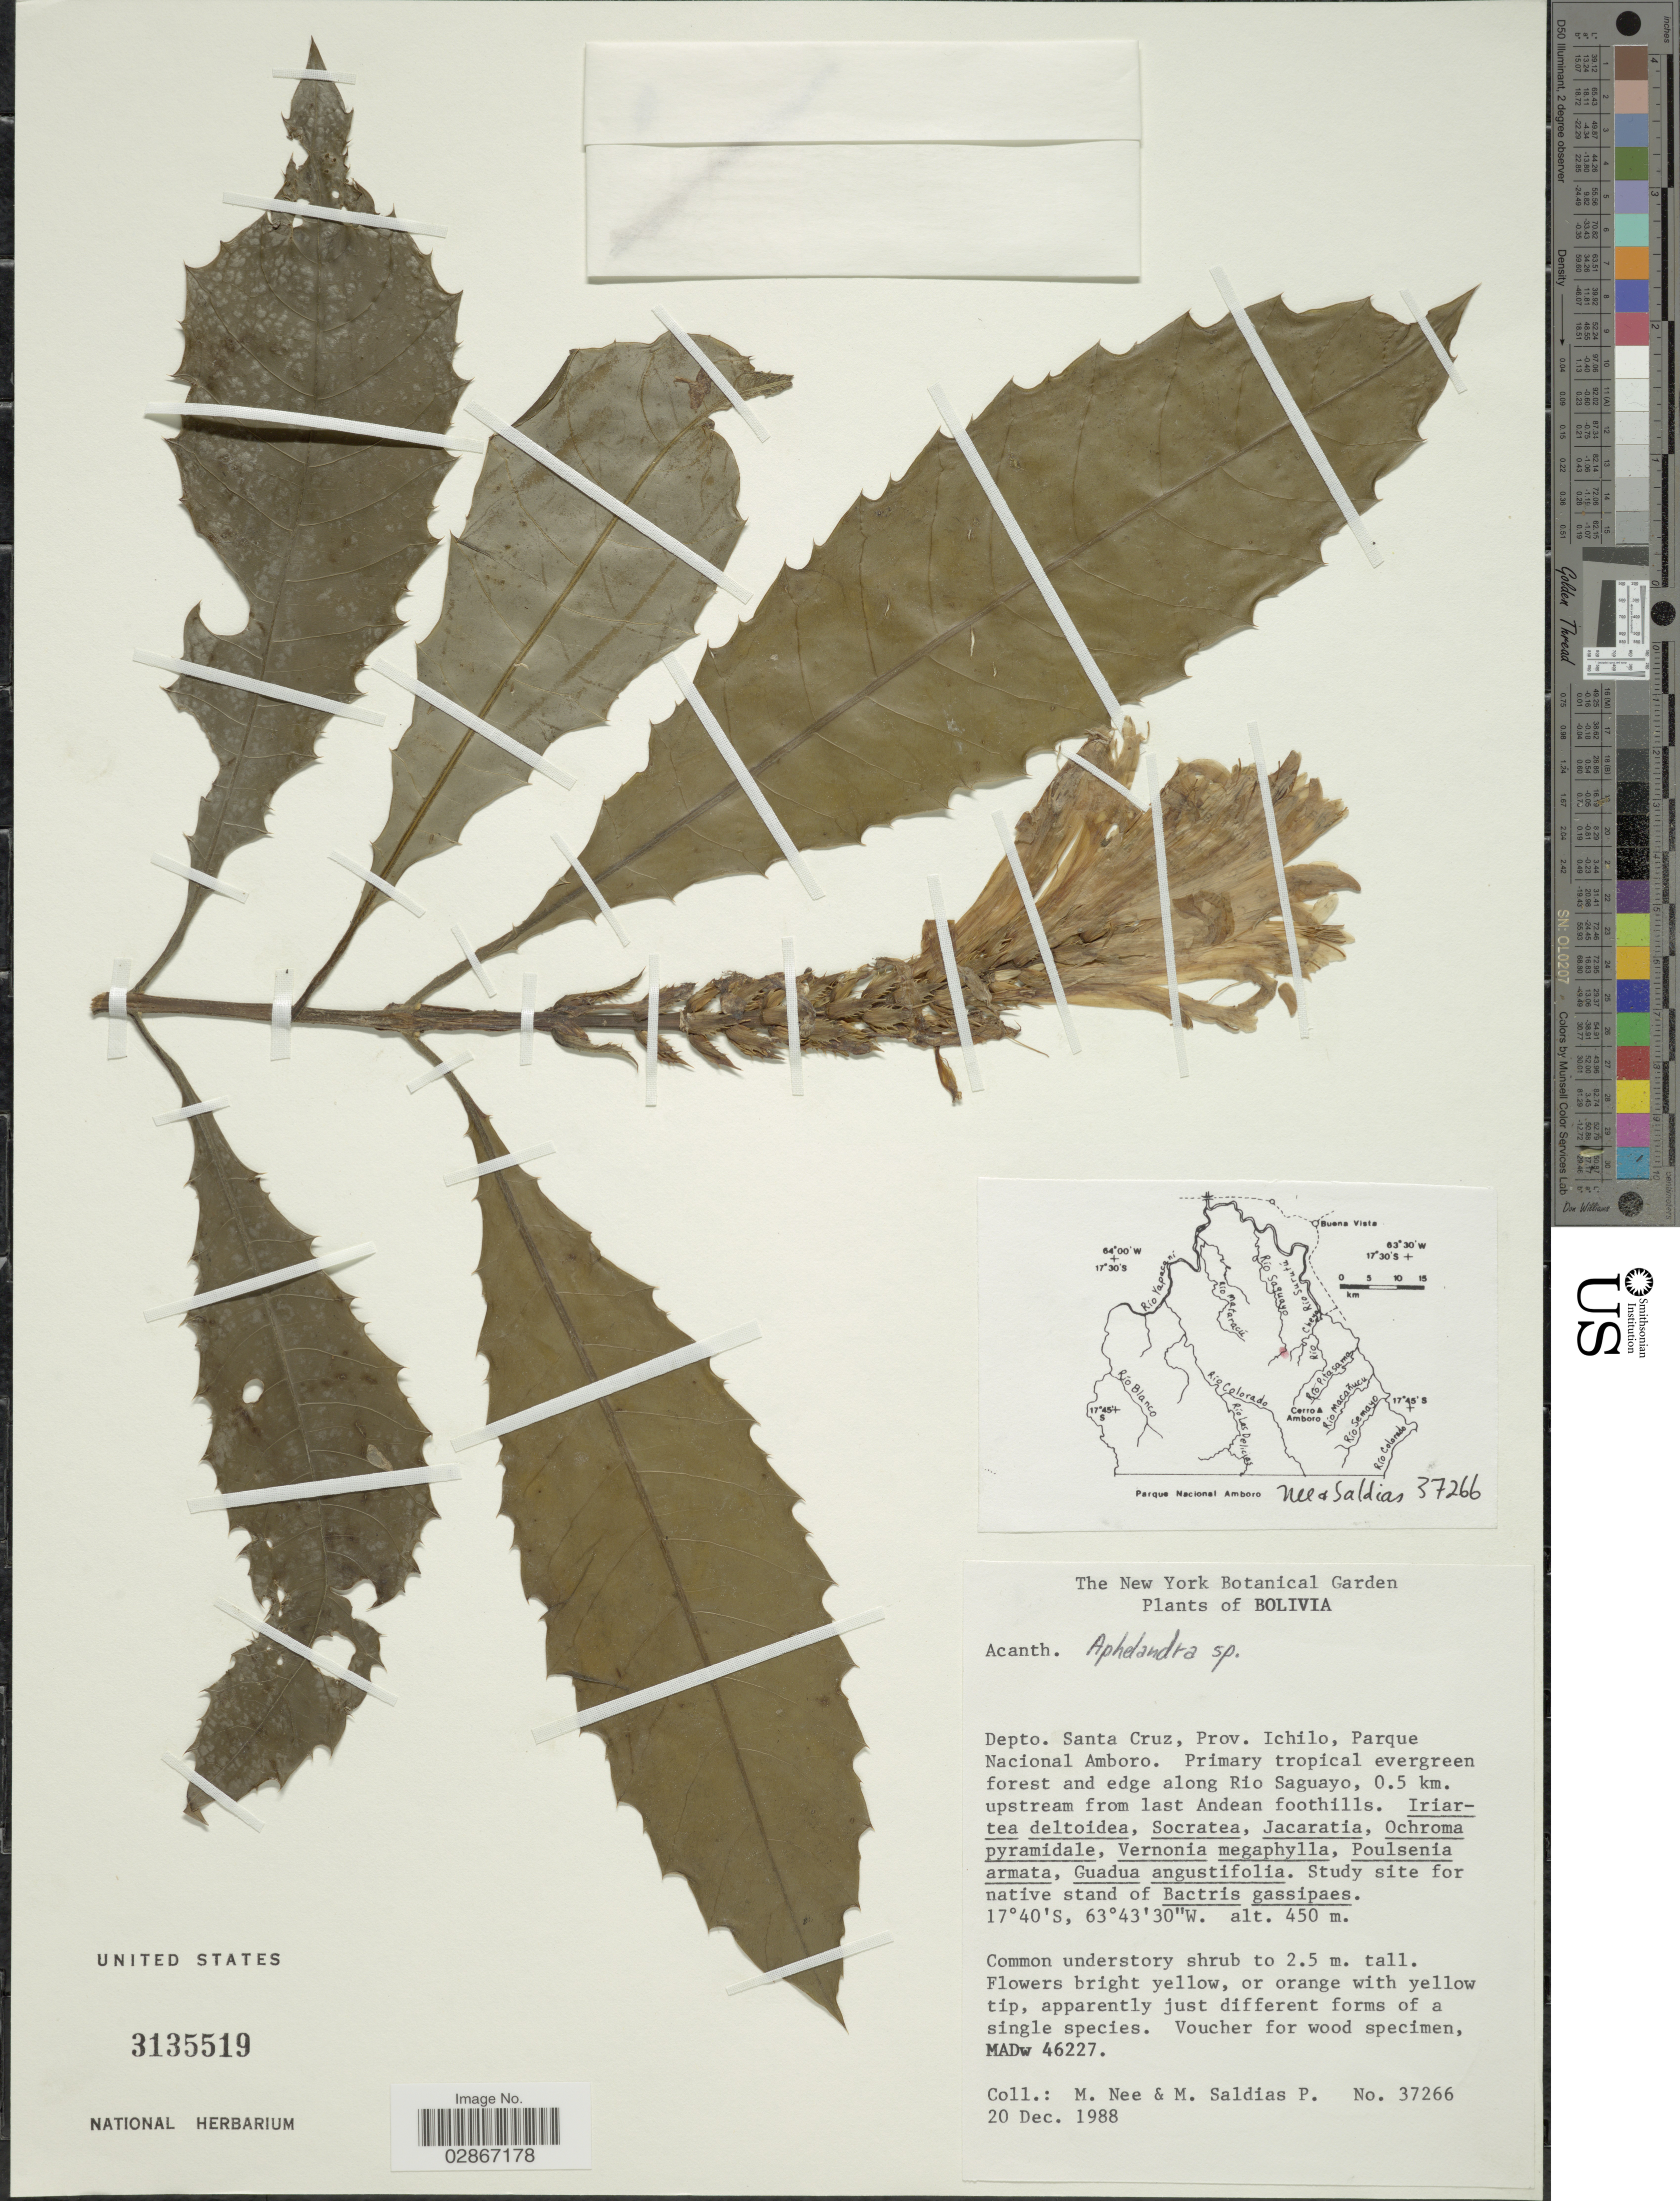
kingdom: Plantae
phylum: Tracheophyta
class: Magnoliopsida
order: Lamiales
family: Acanthaceae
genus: Aphelandra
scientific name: Aphelandra inaequalis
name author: Lindau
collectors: M. Nee & M. Saldias P.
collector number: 37266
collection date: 1988-12-20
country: Bolivia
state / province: Santa Cruz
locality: Depto. Santa Cruz, Prov. Ichilo, Parque Nacional Amboro. Primary tropical evergreen forest and edge along Rio Saguayo, 0.5 km. upstream from last Andean foothills.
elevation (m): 450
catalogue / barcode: US 3135519